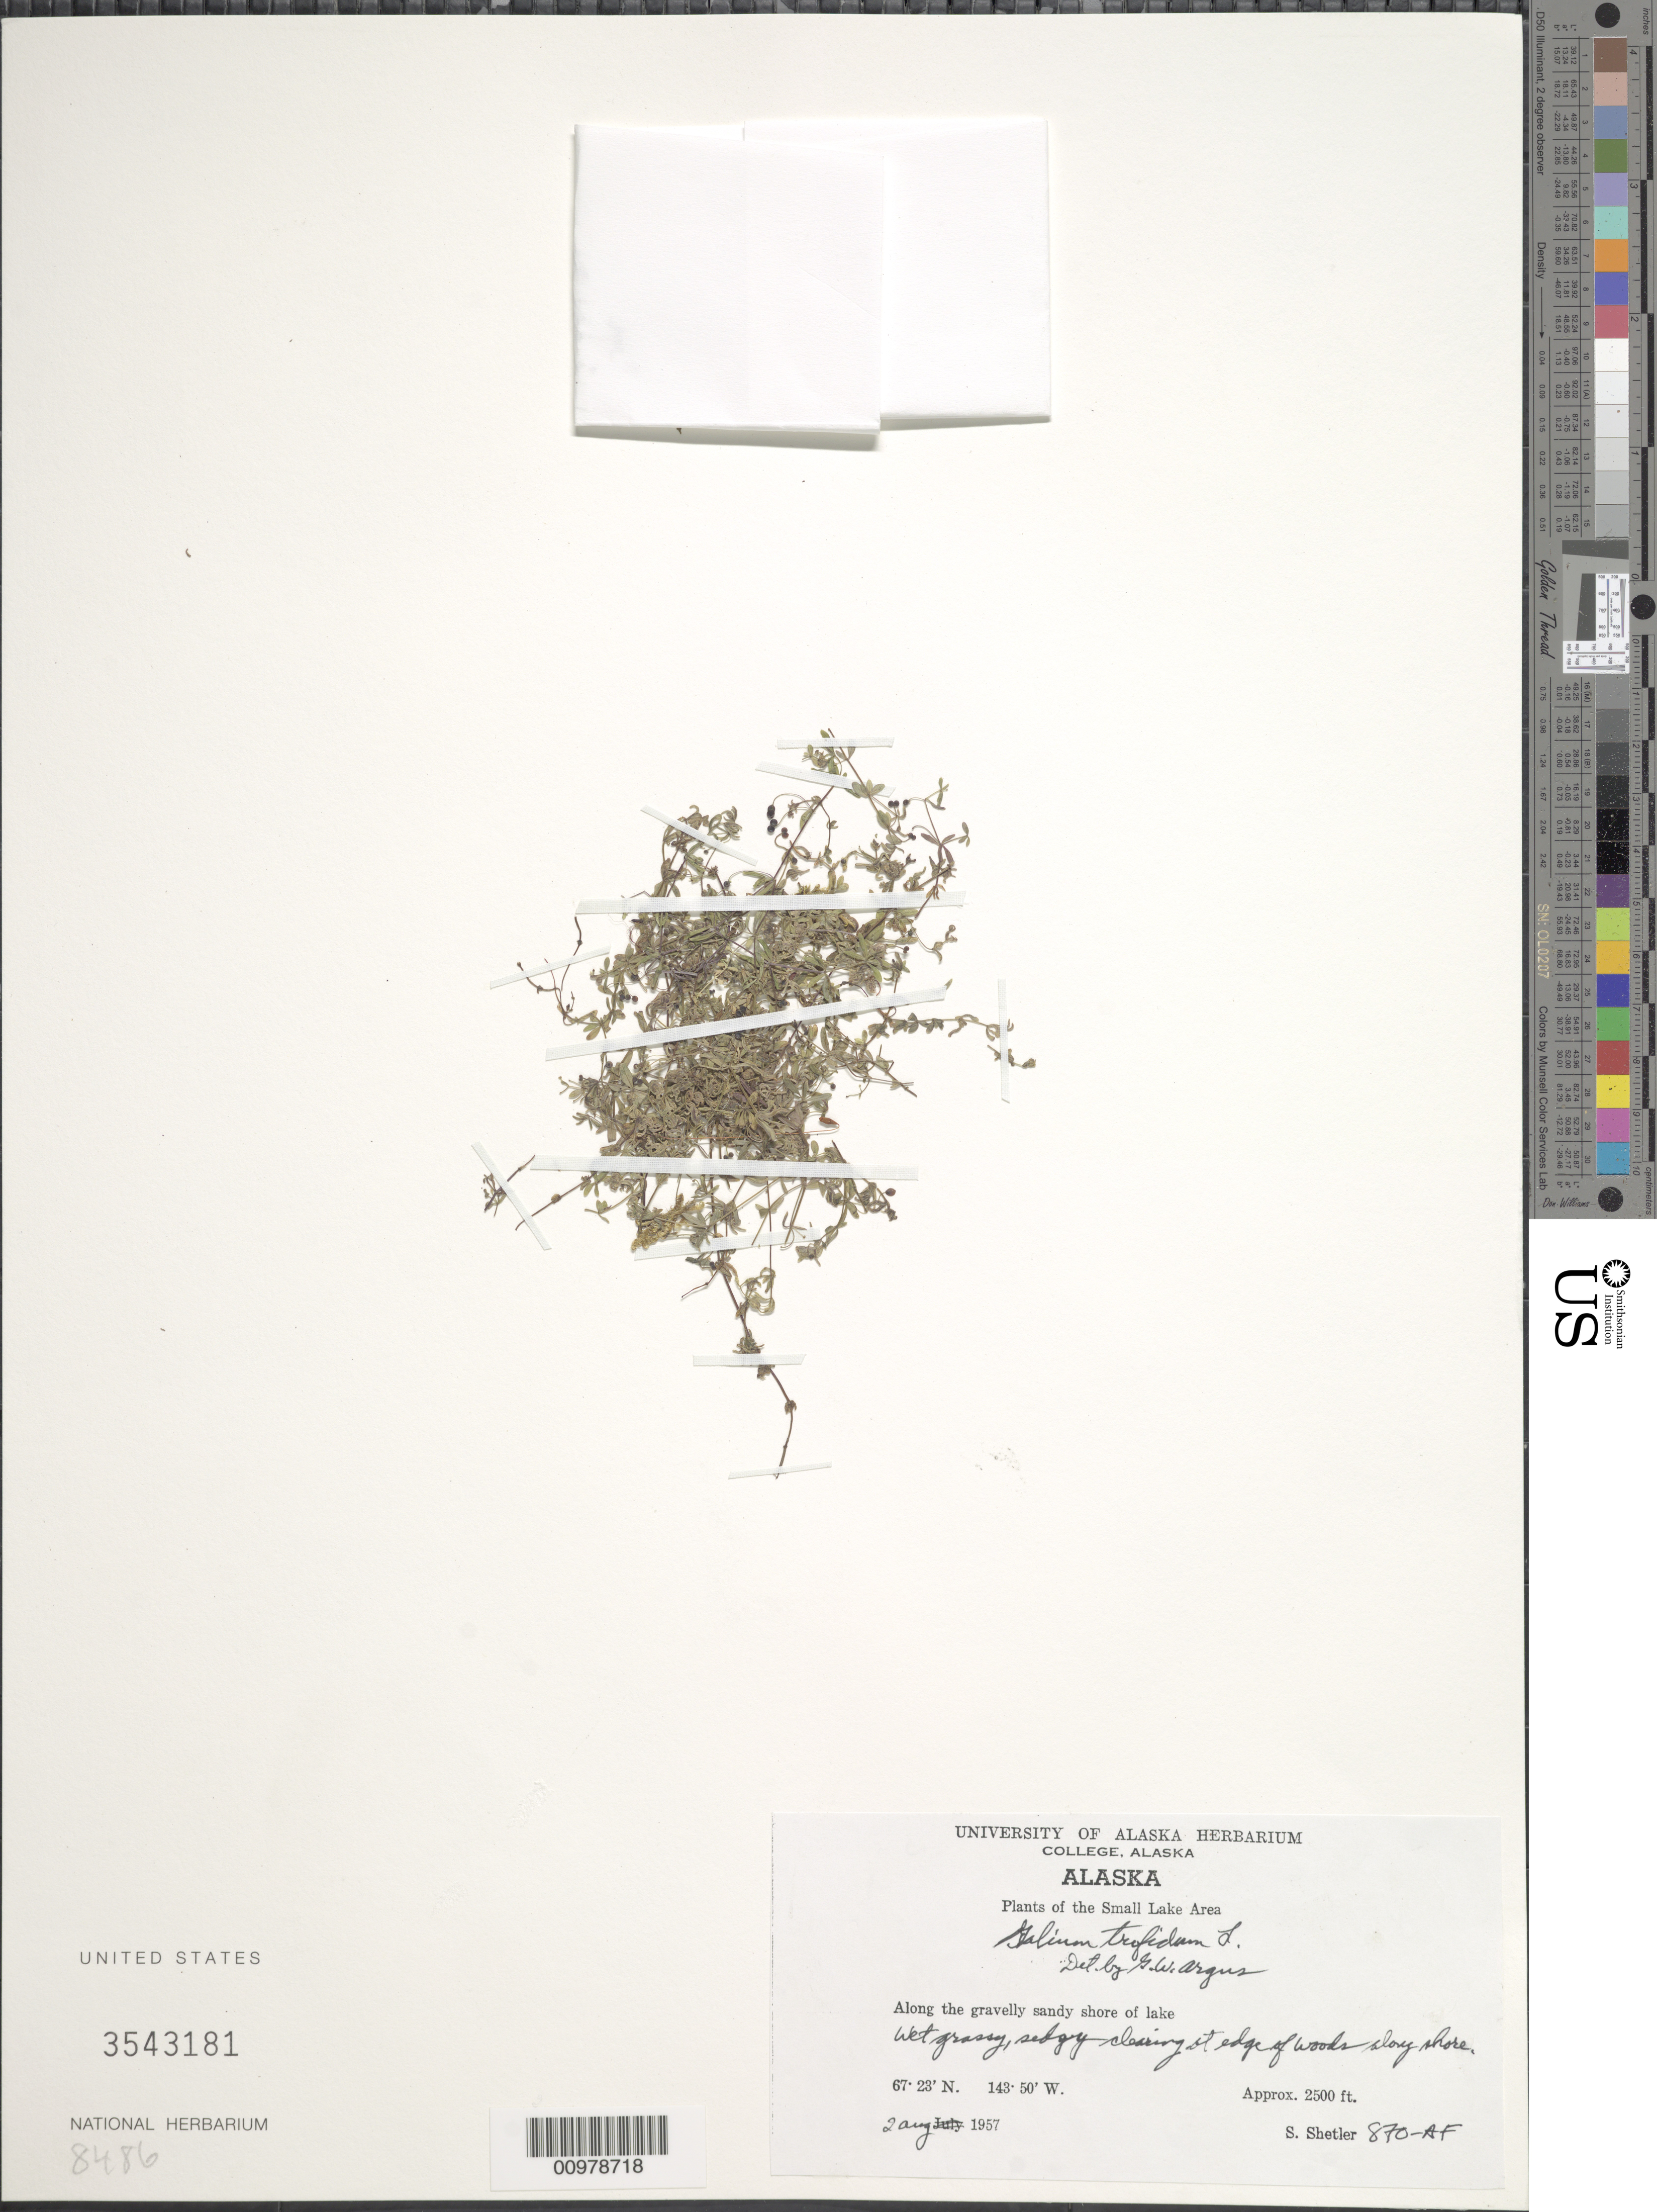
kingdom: Plantae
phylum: Tracheophyta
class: Magnoliopsida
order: Gentianales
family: Rubiaceae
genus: Galium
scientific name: Galium trifidum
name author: L.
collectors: S. Shetler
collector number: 870-AF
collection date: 1957-08-02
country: United States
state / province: Alaska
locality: The Small Lake Area, Along the gravelly sandy shore of lake.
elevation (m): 762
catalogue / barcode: US 3543181